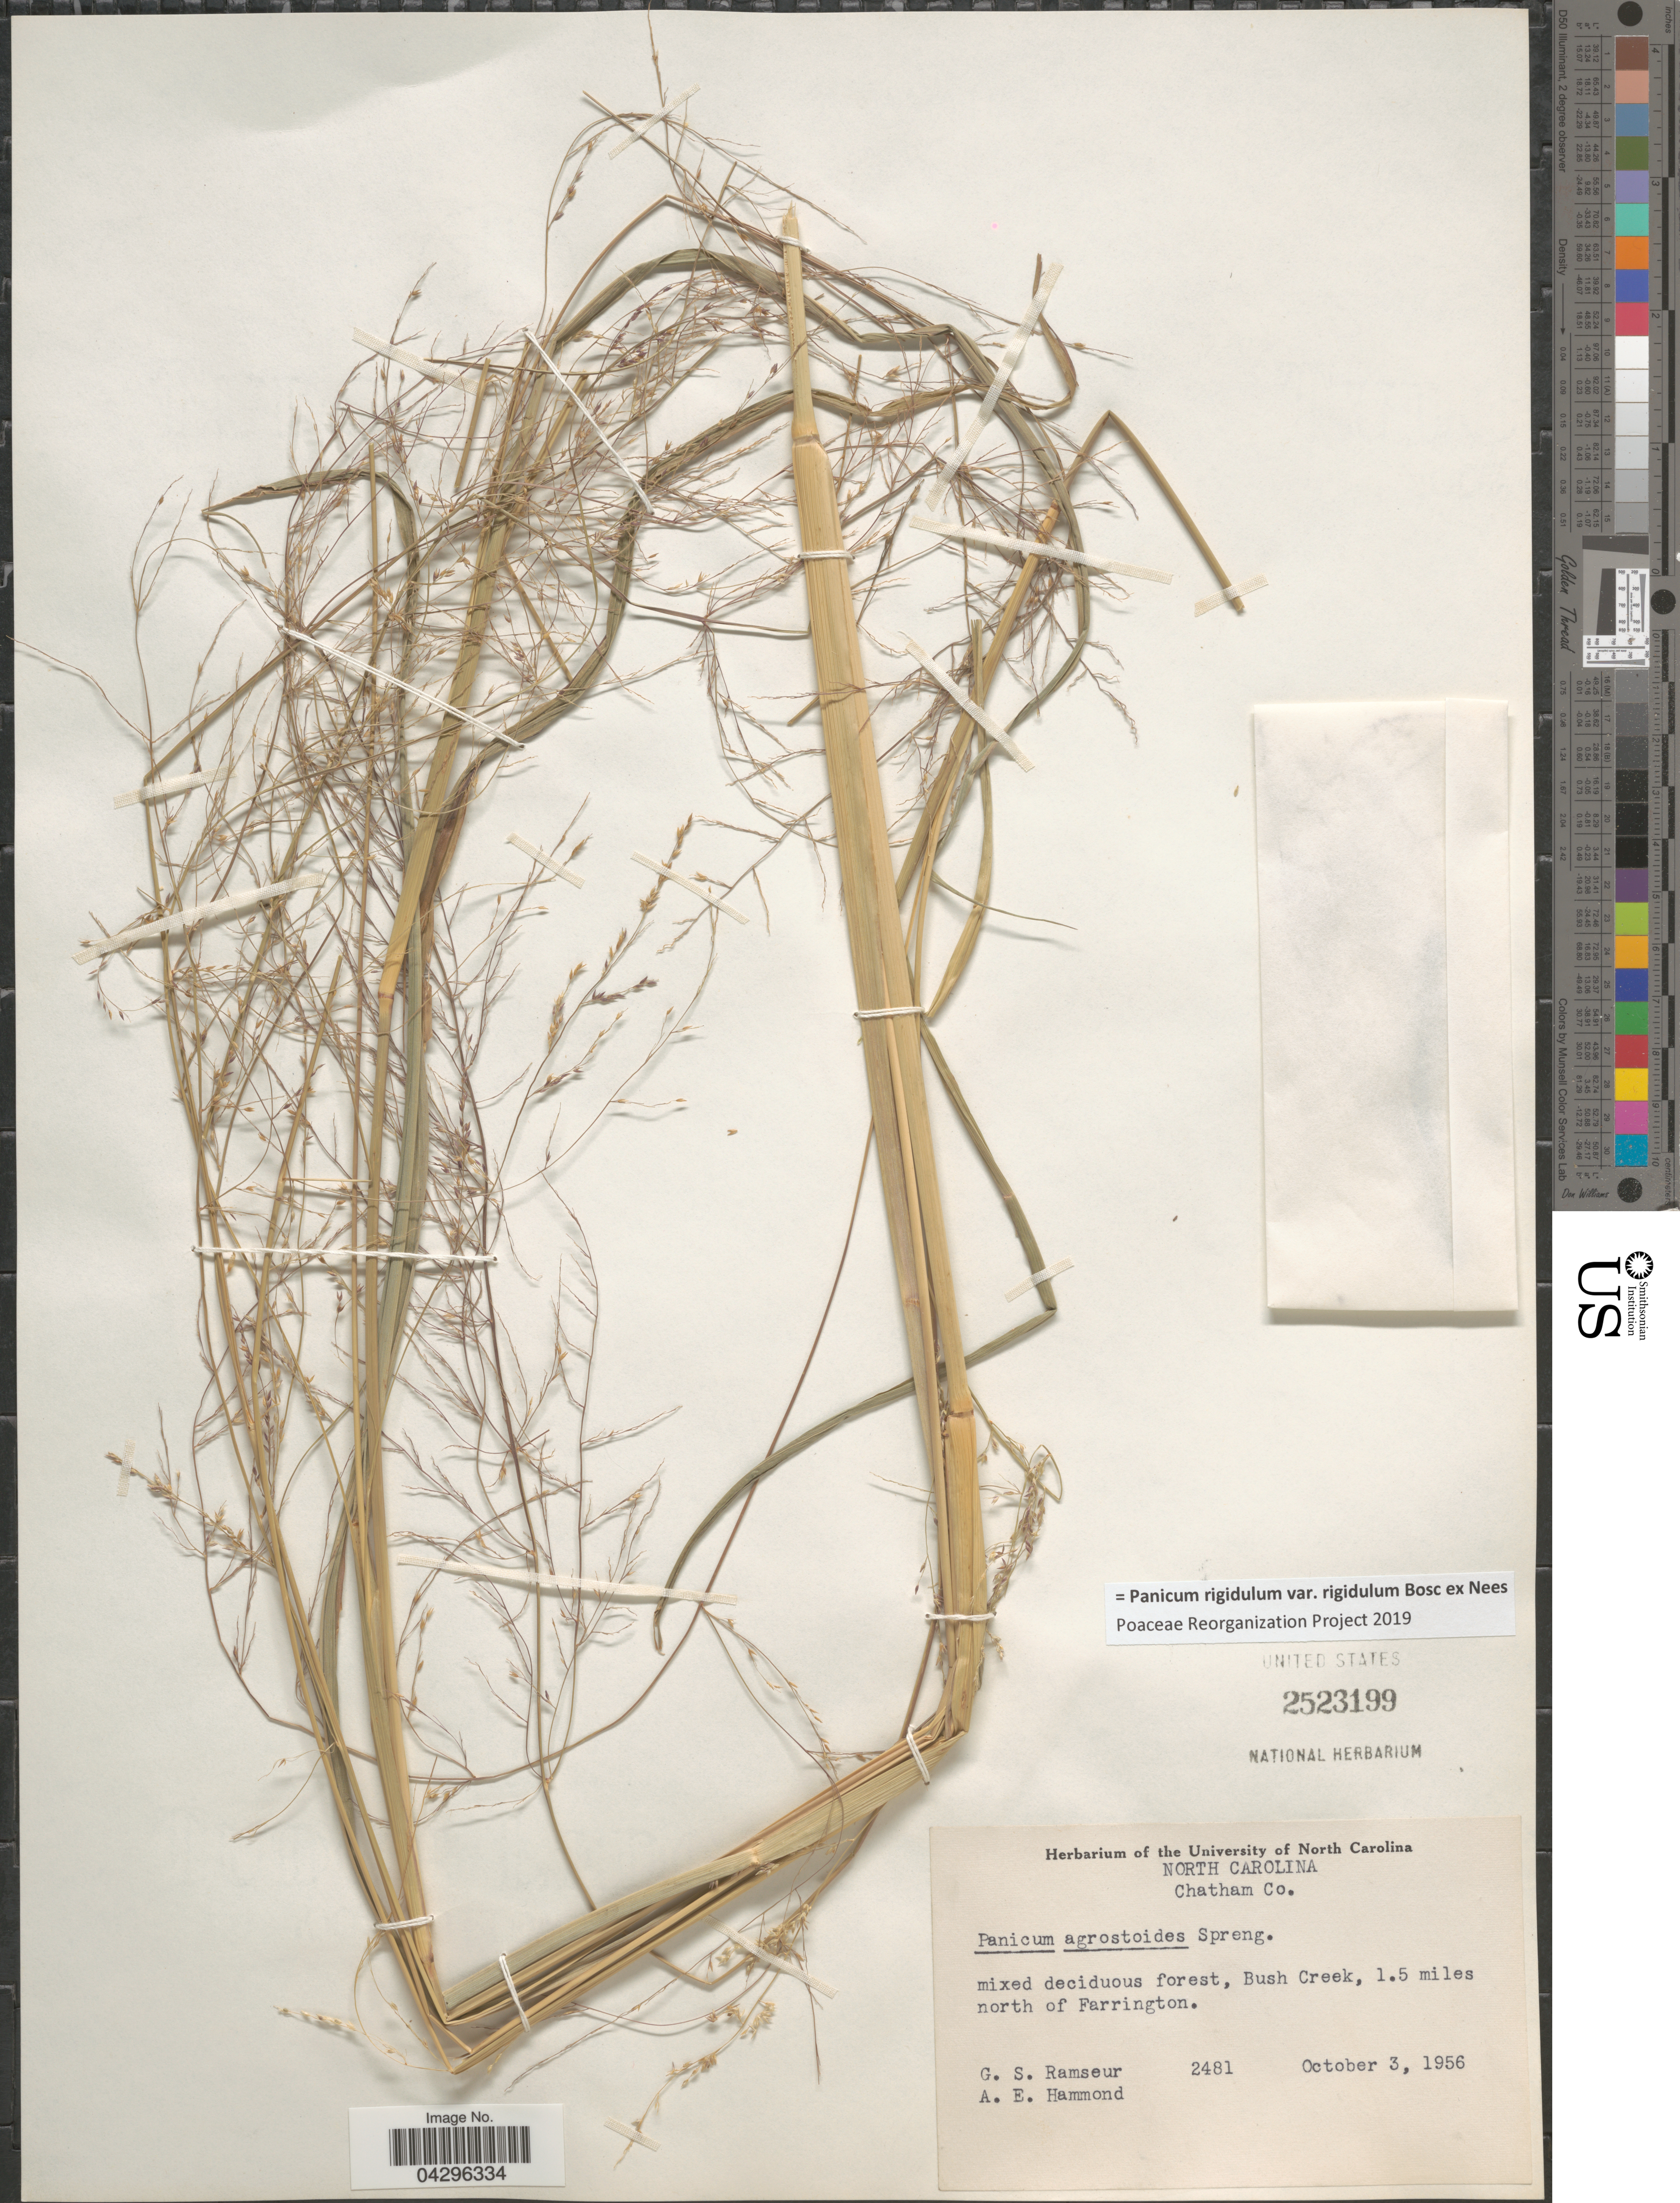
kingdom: Plantae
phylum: Tracheophyta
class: Liliopsida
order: Poales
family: Poaceae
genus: Panicum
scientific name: Panicum rigidulum var. rigidulum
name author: Bosc ex Nees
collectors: G. S. Ramseur & A. Hammond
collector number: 2481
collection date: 1956-10-03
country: United States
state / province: North Carolina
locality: Chatham Co. Mixed deciduous forest, Bush Creek, 1.5 miles north of Farrington.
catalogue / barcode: US 2523199